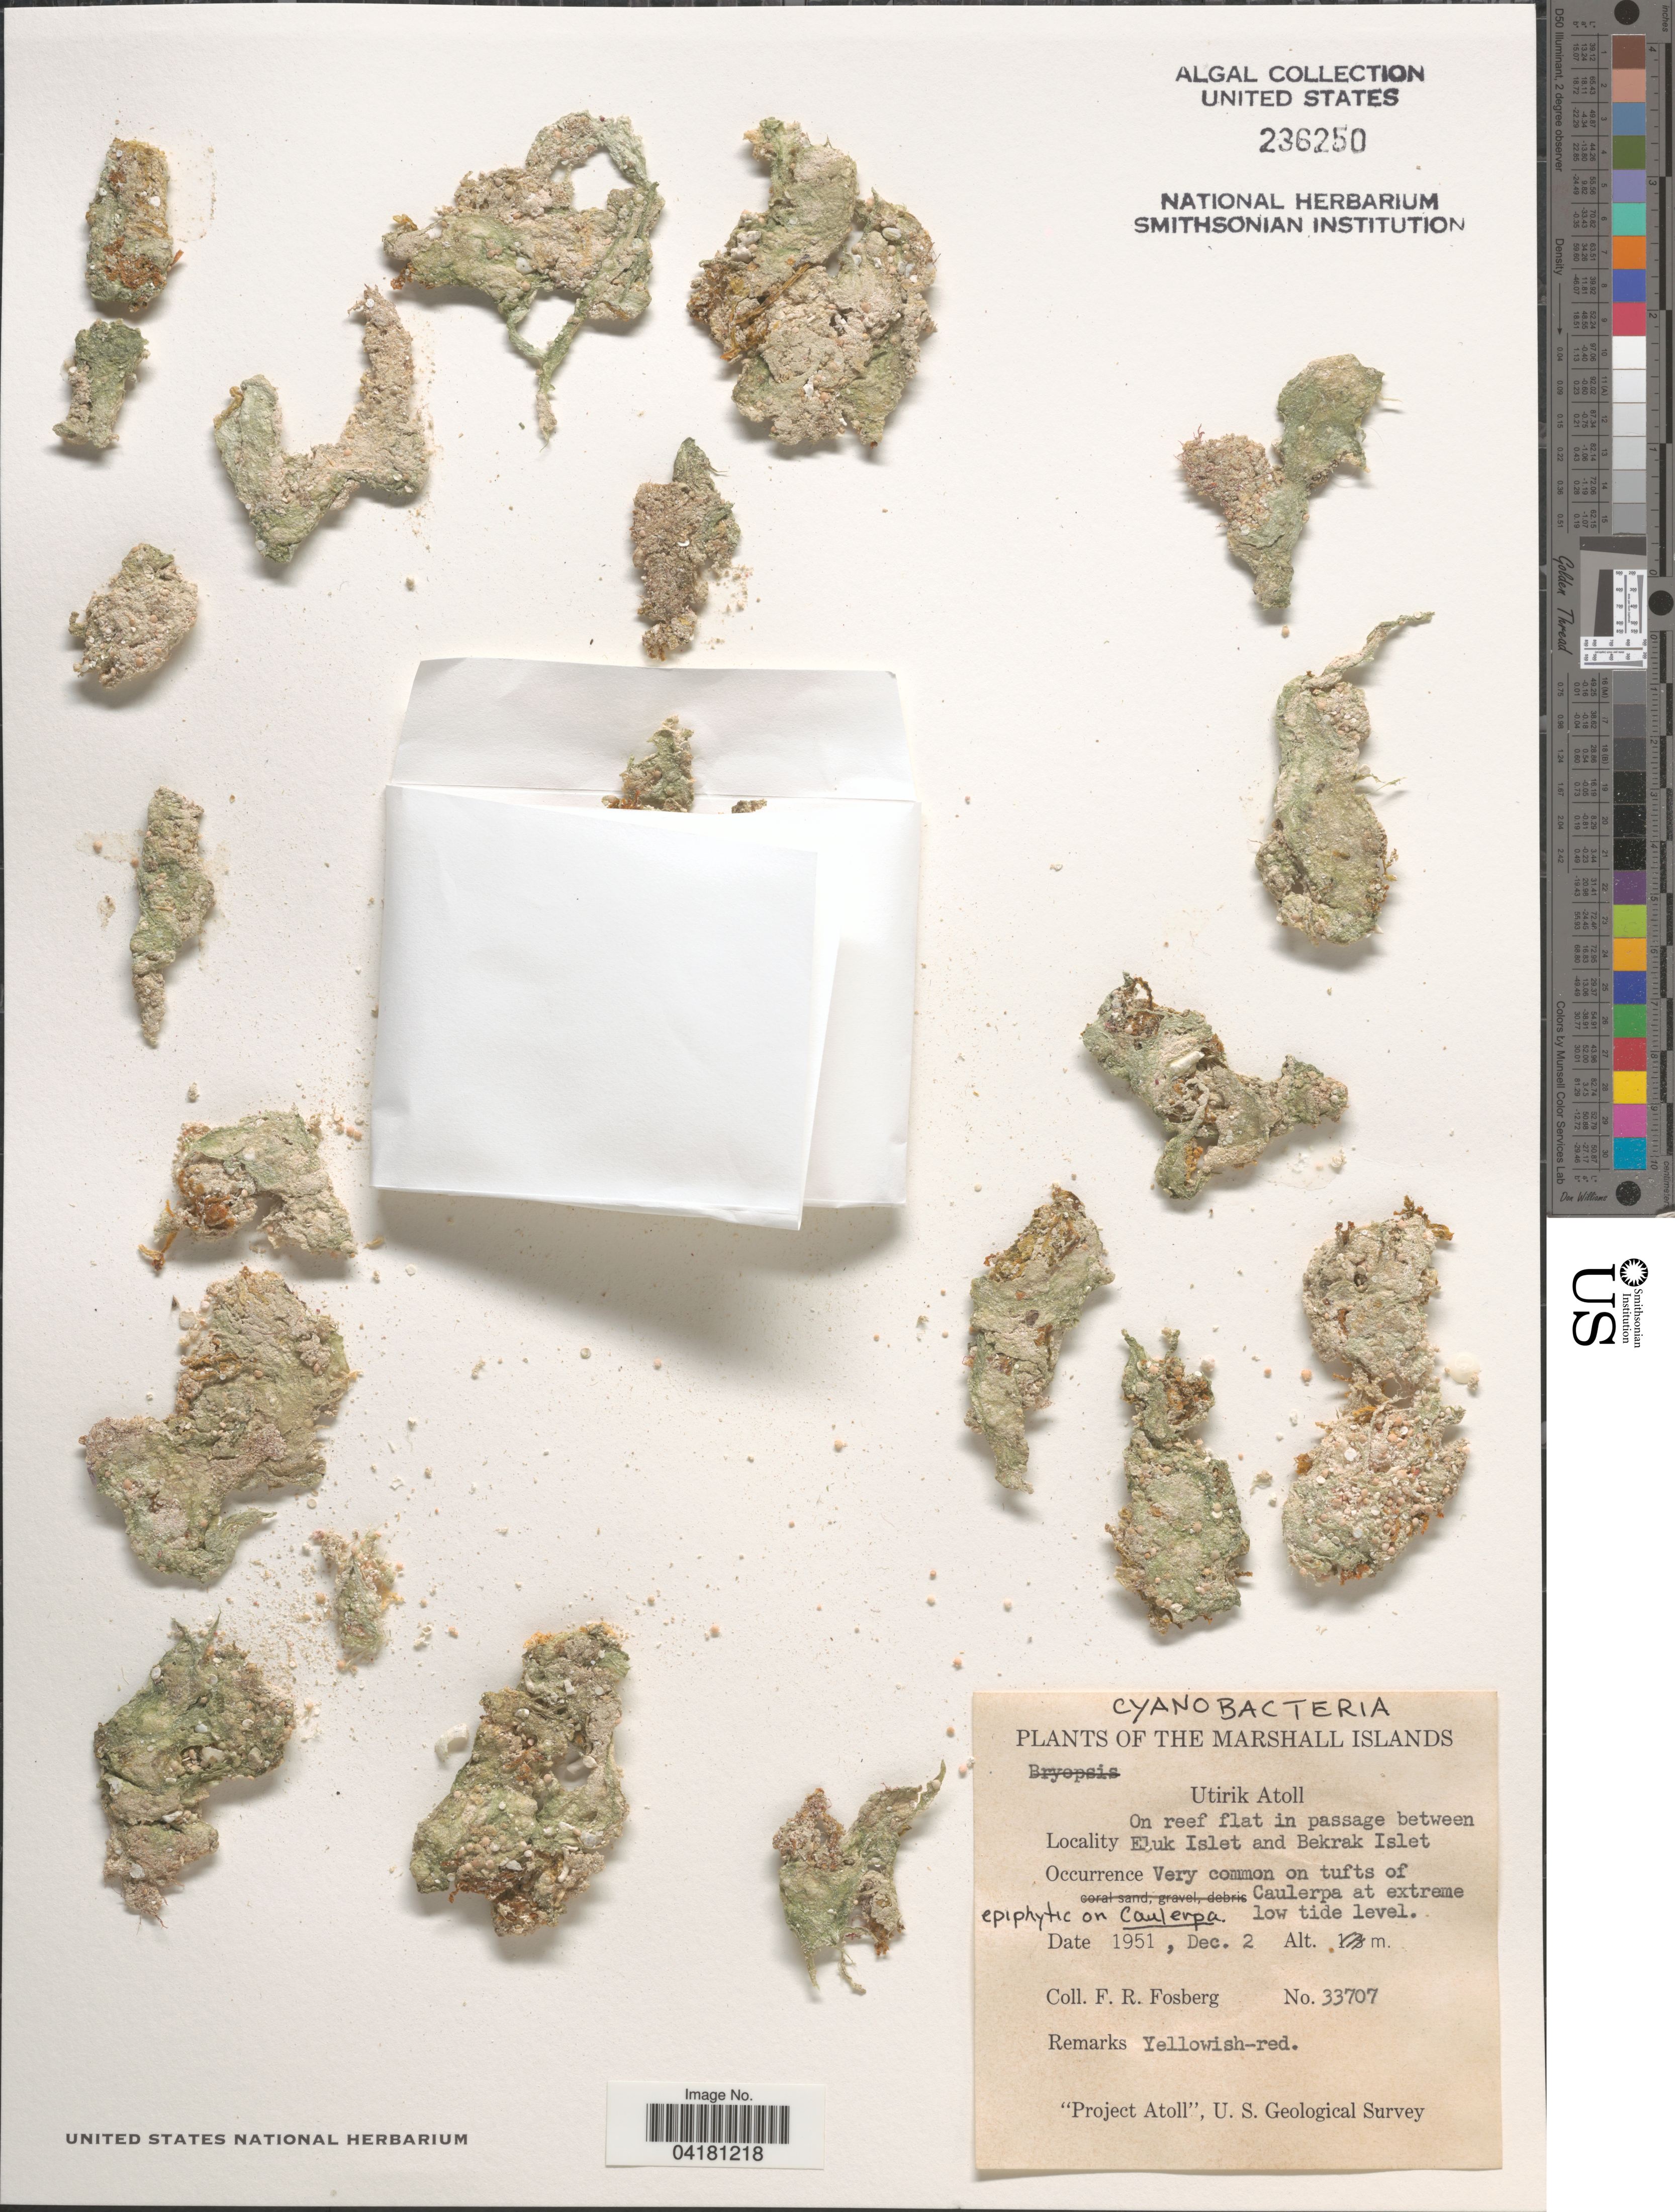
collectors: F. R. Fosberg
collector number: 33707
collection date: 1951-12-02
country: Marshall Islands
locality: Utirik Atoll. On reef flat in passage between Eluk Islet and Bekrak Islet. "Project Atoll", U. S. Geological Survey.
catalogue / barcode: US 236250